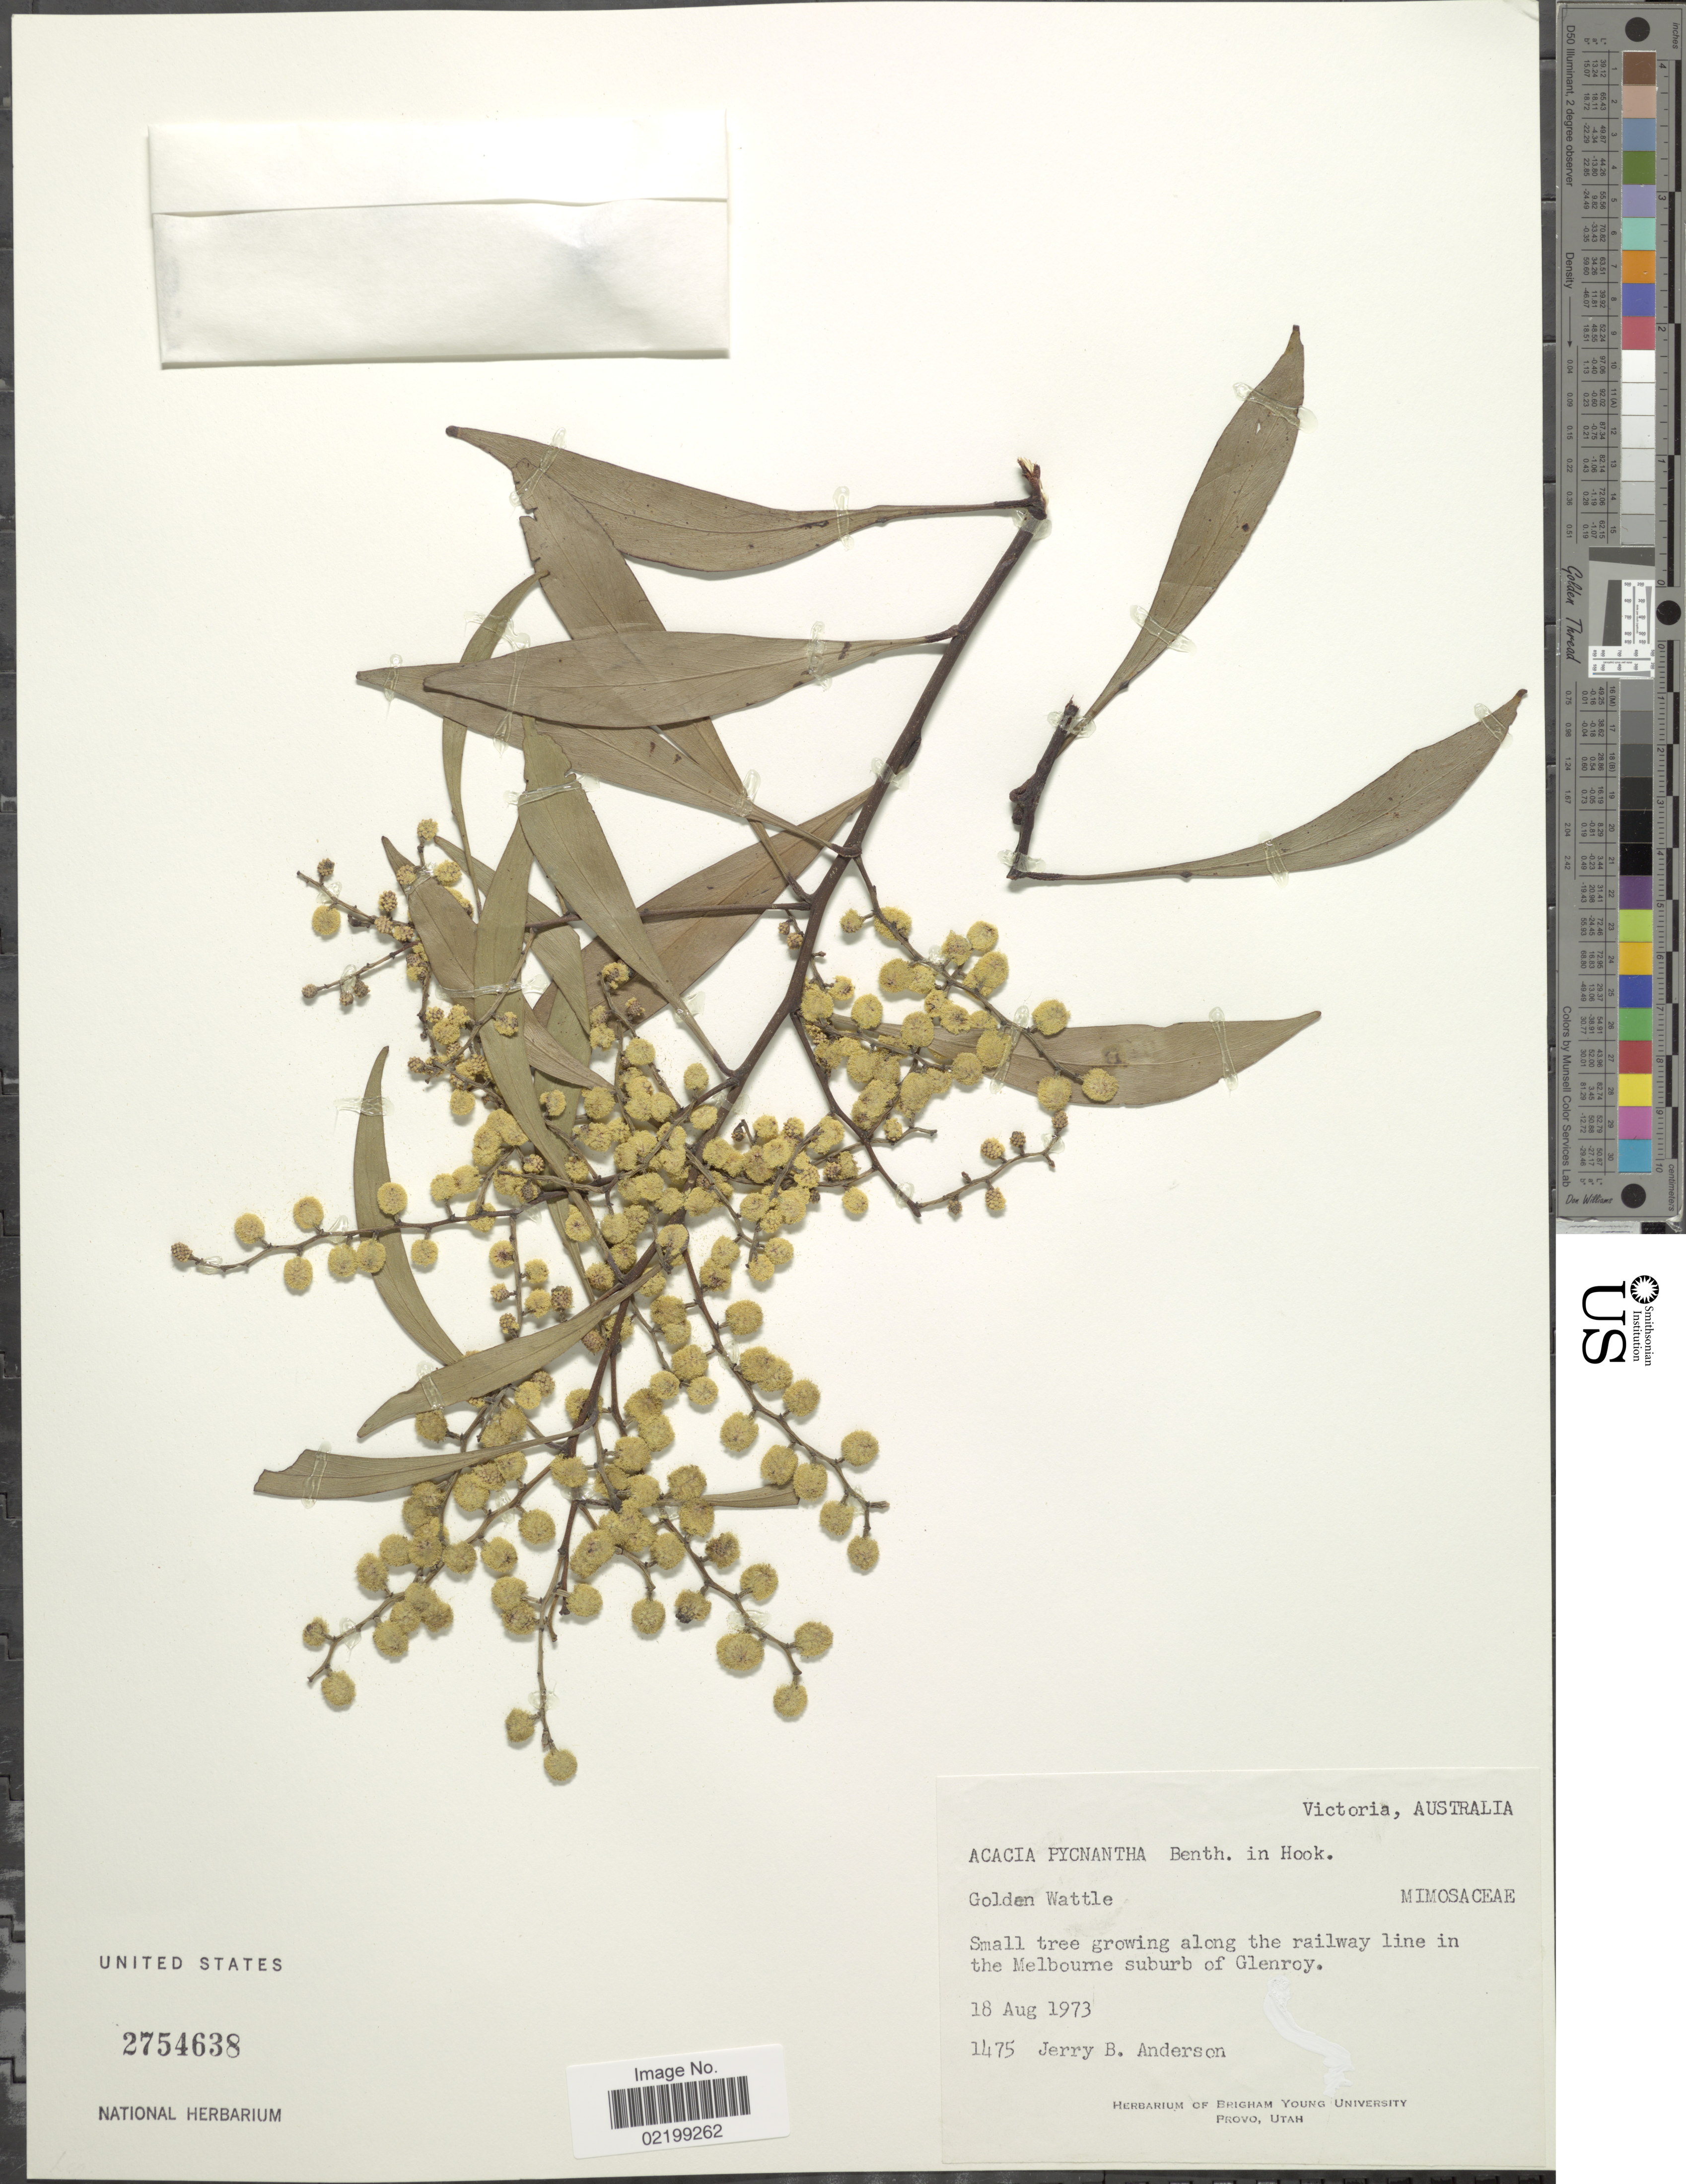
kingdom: Plantae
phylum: Tracheophyta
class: Magnoliopsida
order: Fabales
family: Fabaceae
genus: Acacia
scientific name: Acacia pycnantha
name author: Benth.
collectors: J. B. Anderson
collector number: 1475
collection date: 1973-08-18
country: Australia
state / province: Victoria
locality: Victoria, Golden Wattle, small tree growing along the railway line in the Melbourne suburb of Glenroy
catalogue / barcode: US 2754638